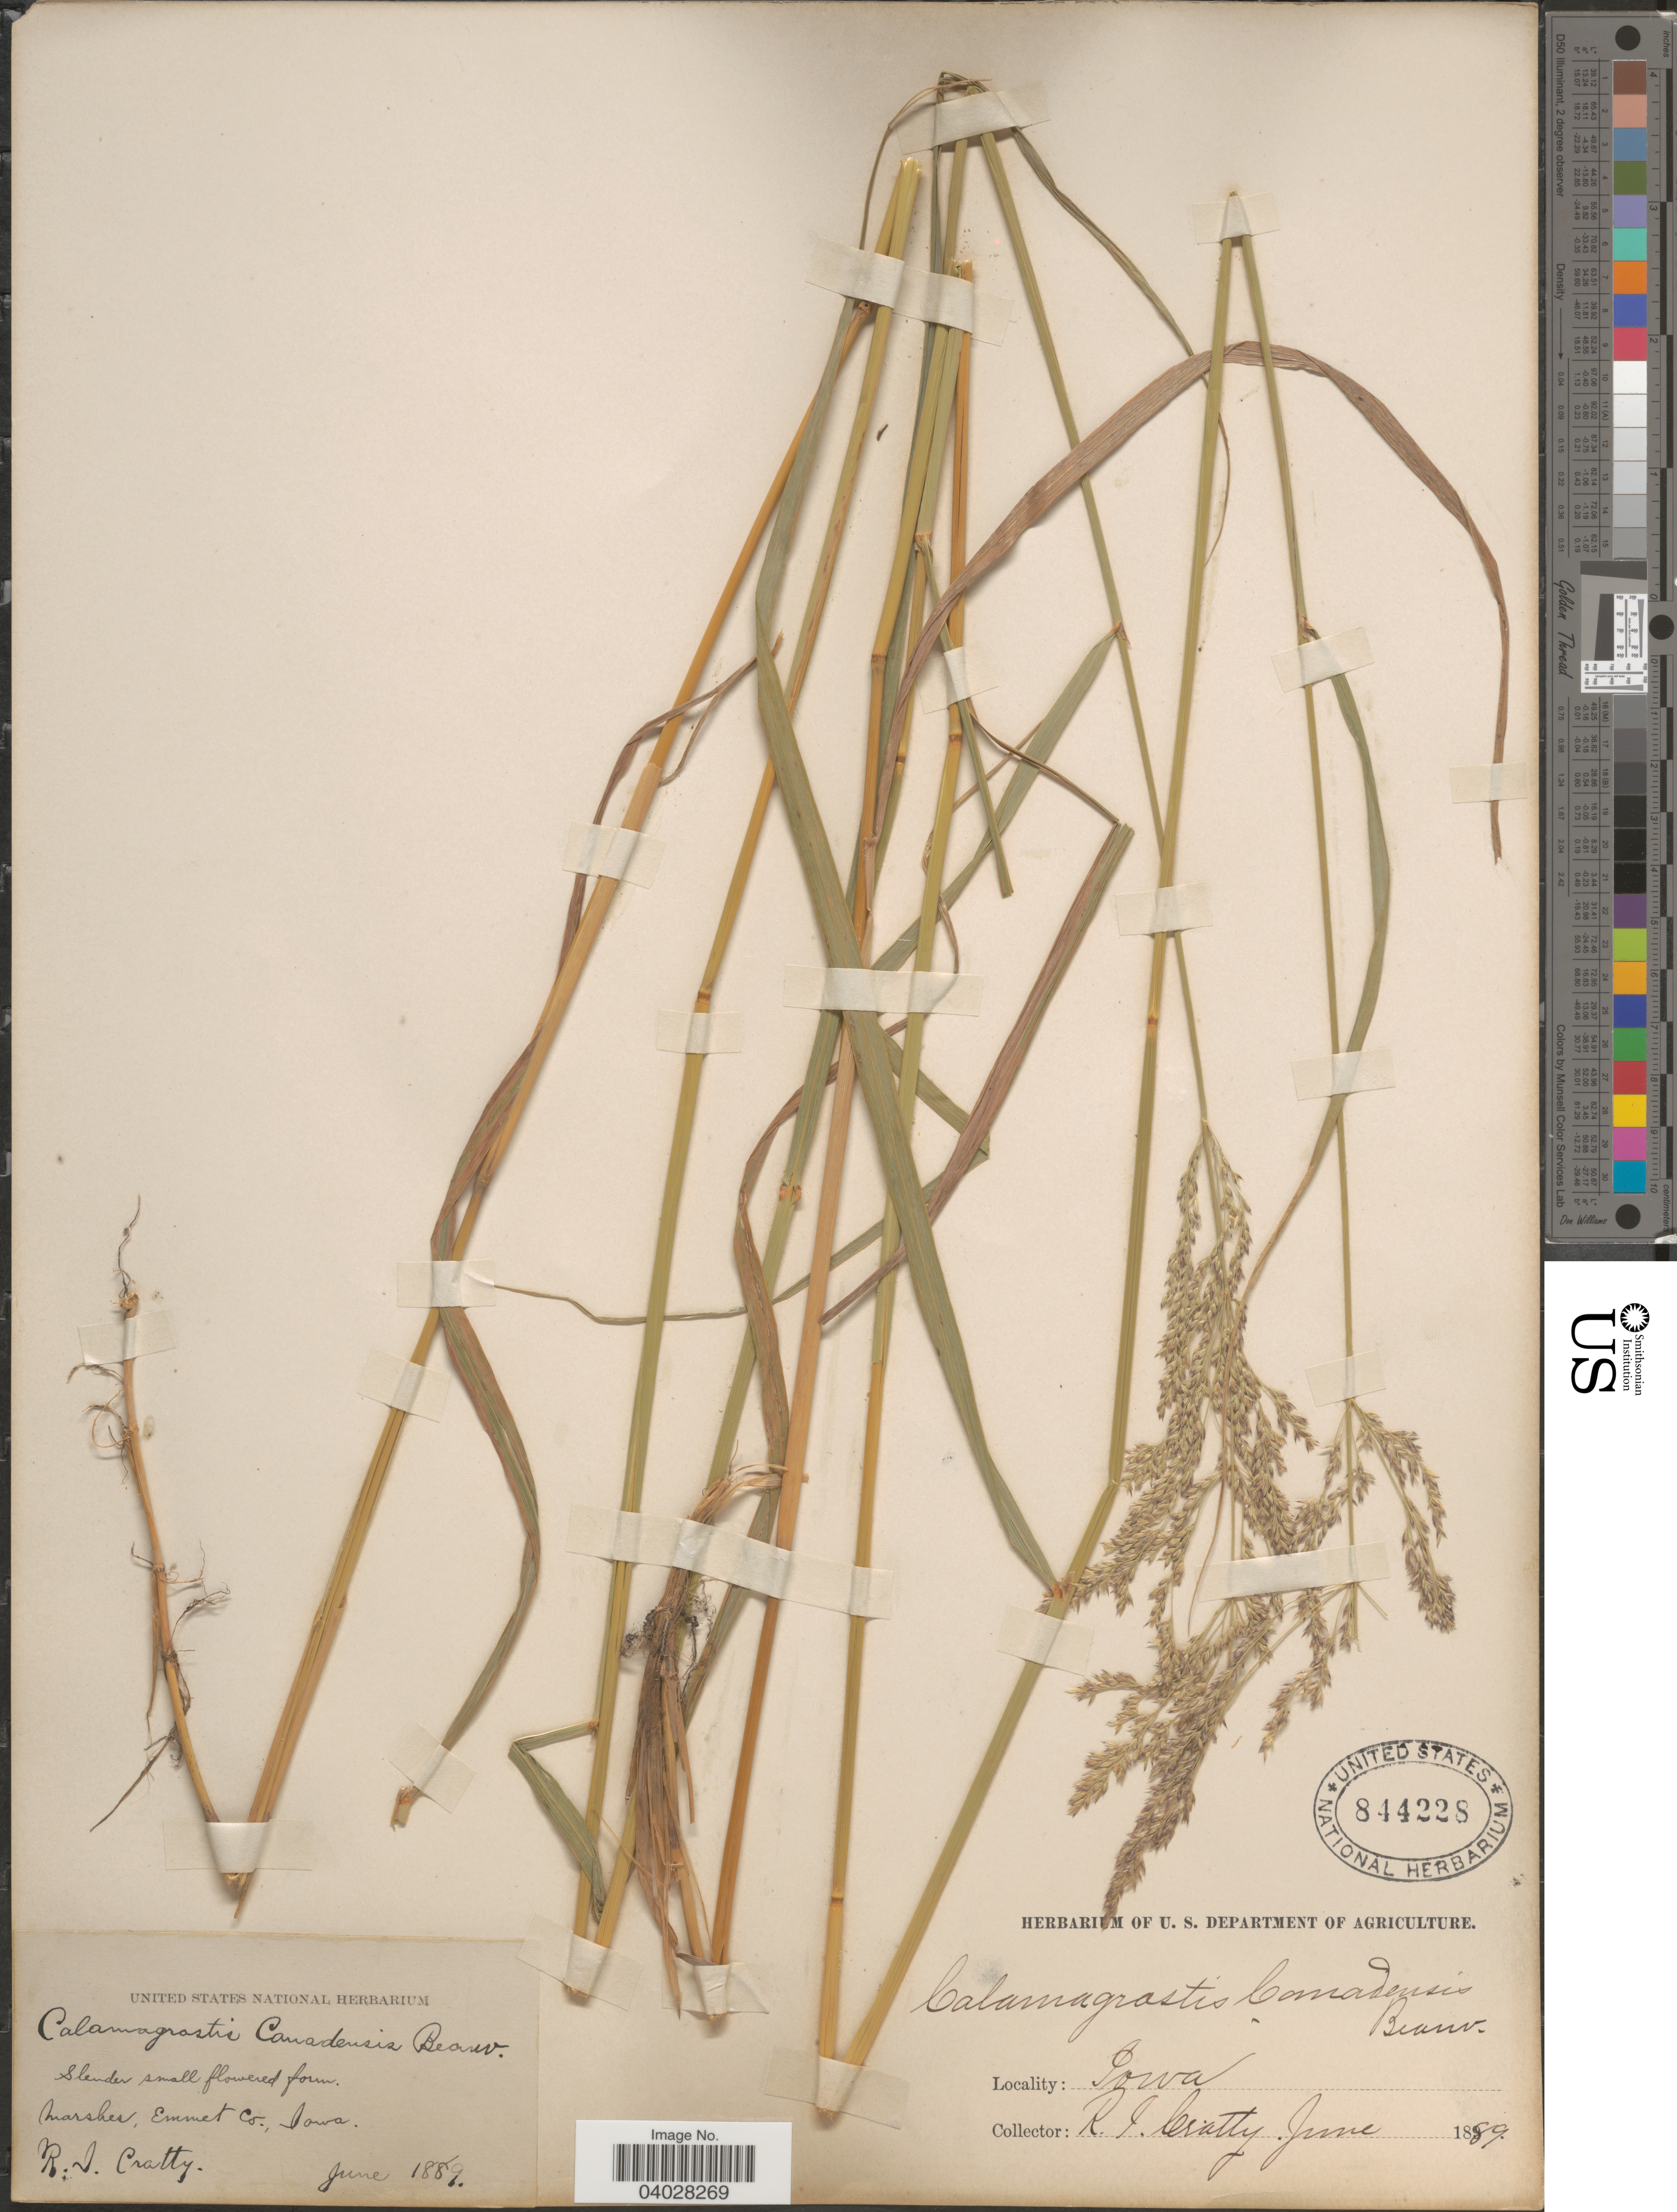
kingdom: Plantae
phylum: Tracheophyta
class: Liliopsida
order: Poales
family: Poaceae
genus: Calamagrostis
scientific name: Calamagrostis canadensis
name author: (Michx.) P. Beauv.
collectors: R. Cratty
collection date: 1889-06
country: United States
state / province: Iowa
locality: Emmet Co.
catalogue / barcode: US 844228